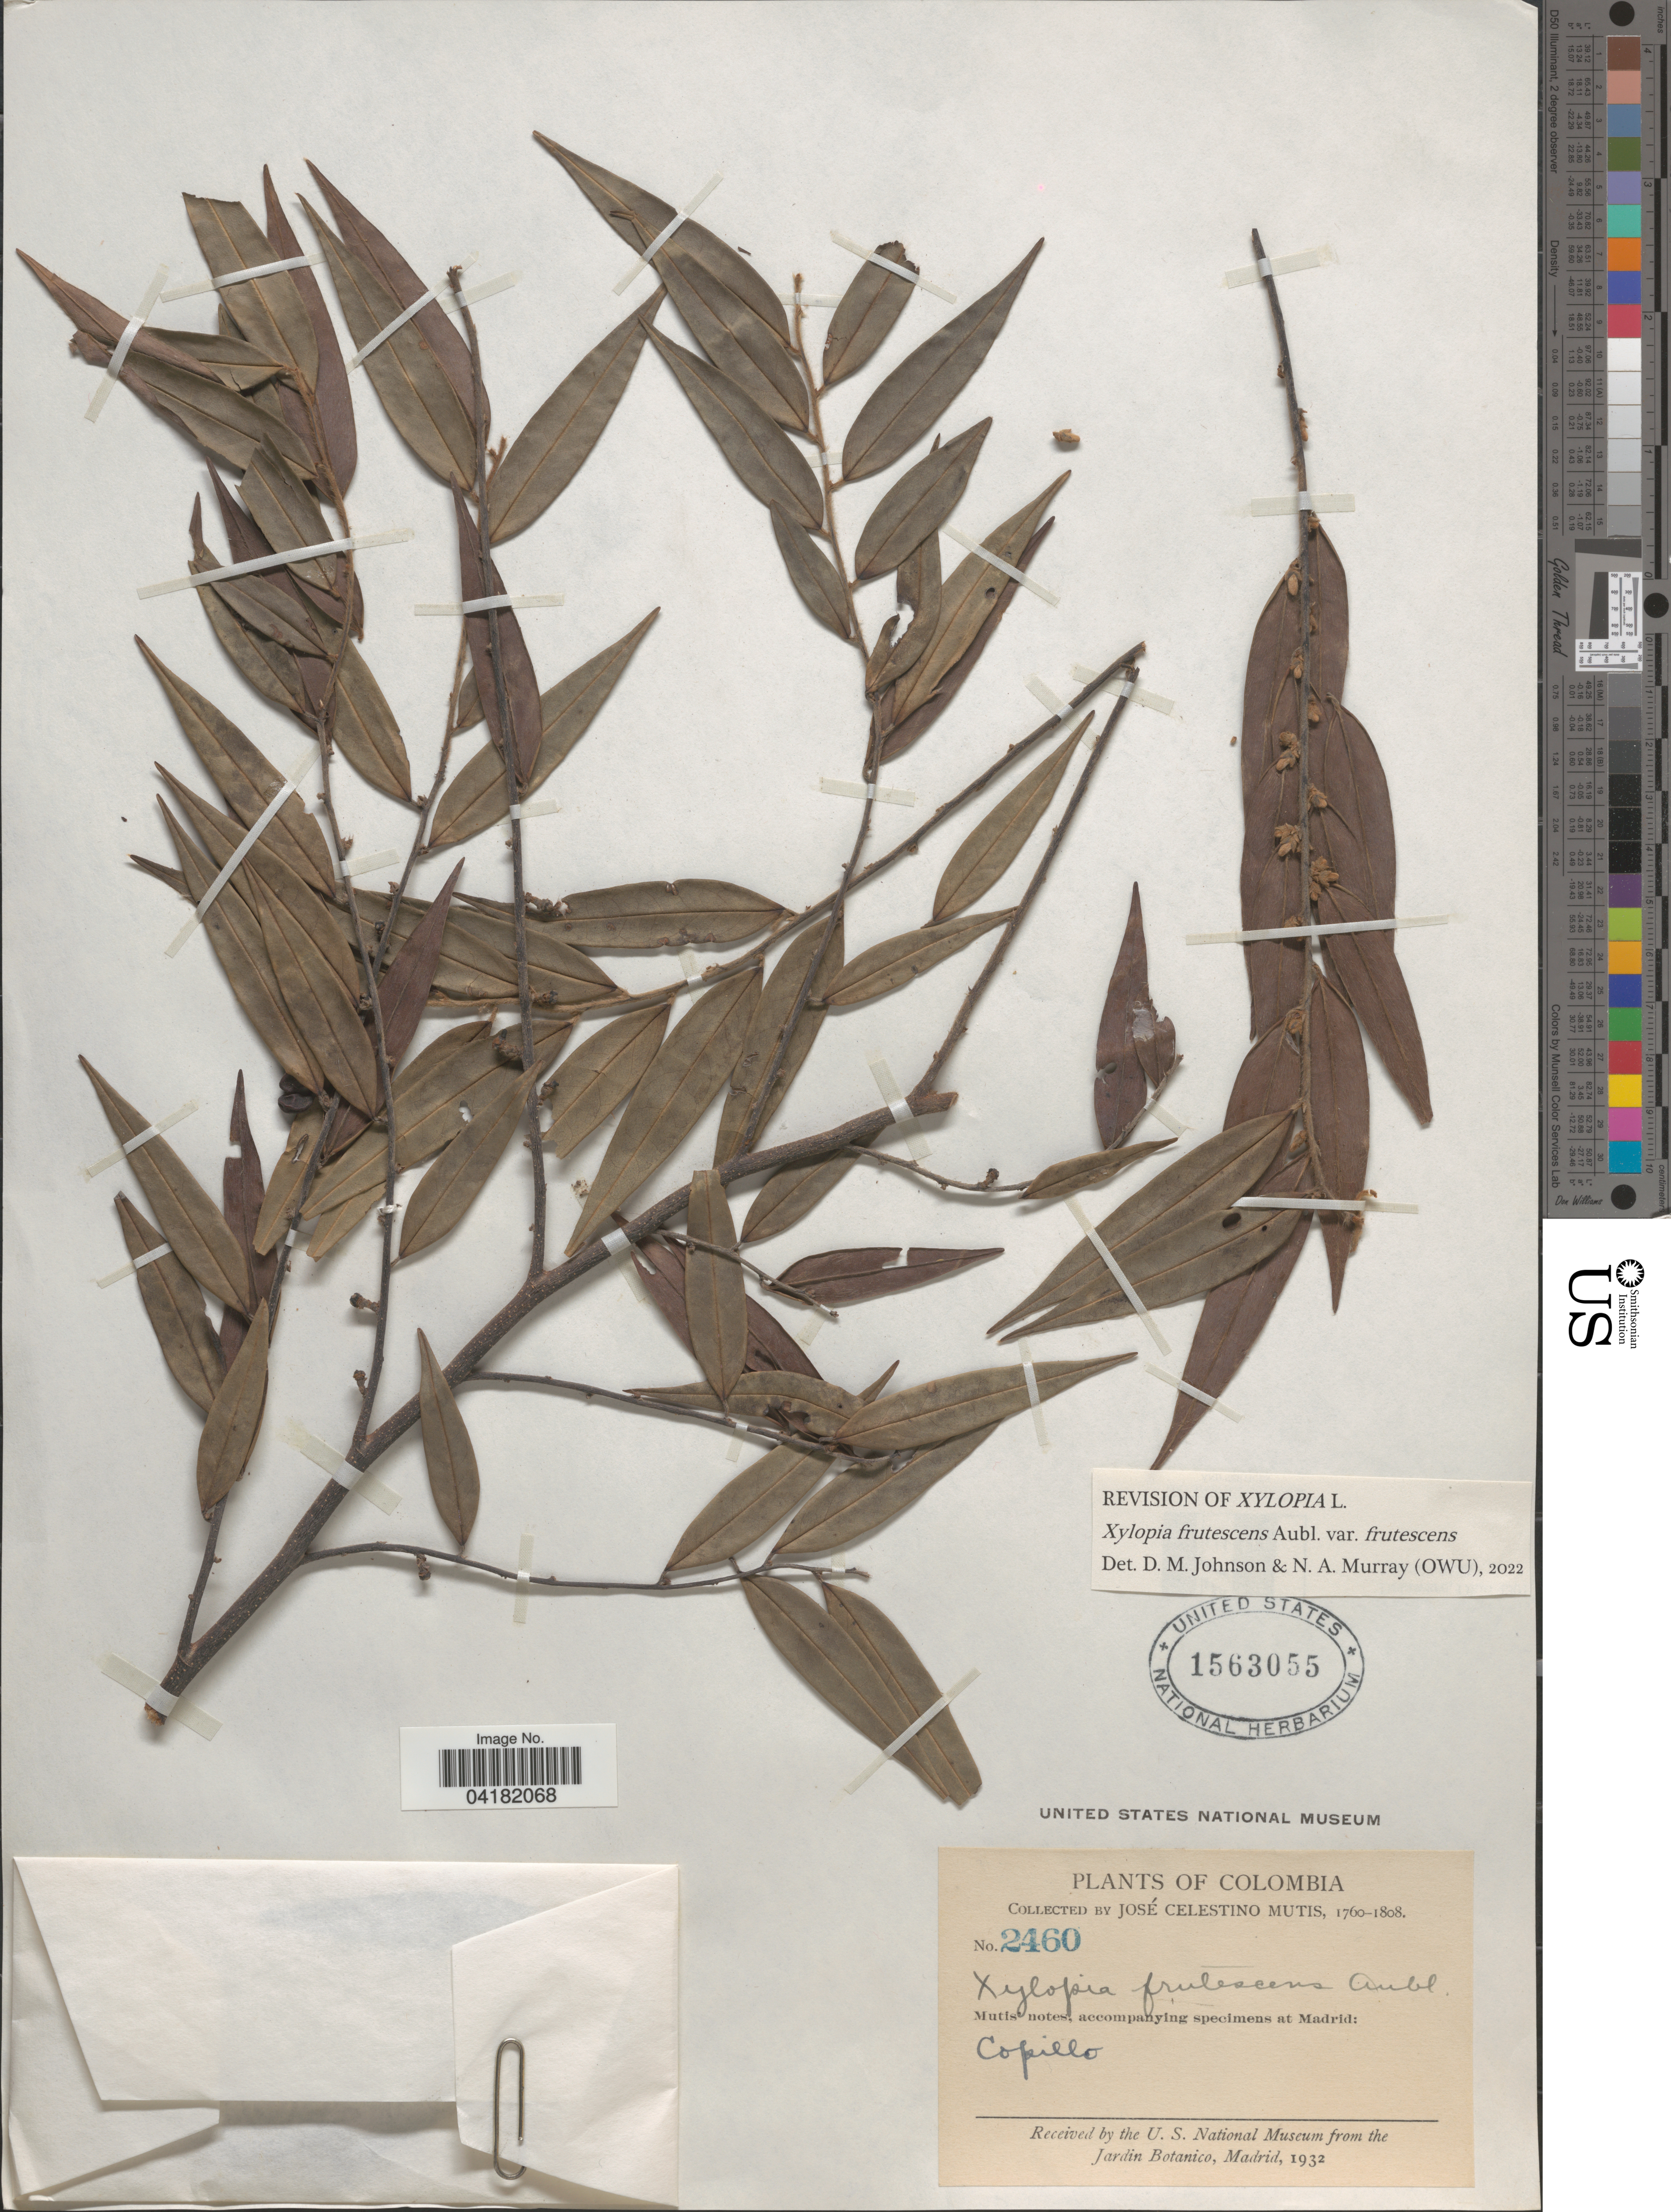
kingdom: Plantae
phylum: Tracheophyta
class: Magnoliopsida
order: Magnoliales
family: Annonaceae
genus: Xylopia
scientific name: Xylopia frutescens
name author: Aubl.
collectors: J. C. B. Mutis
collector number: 2460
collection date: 1760/1808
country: Colombia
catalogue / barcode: US 1563055